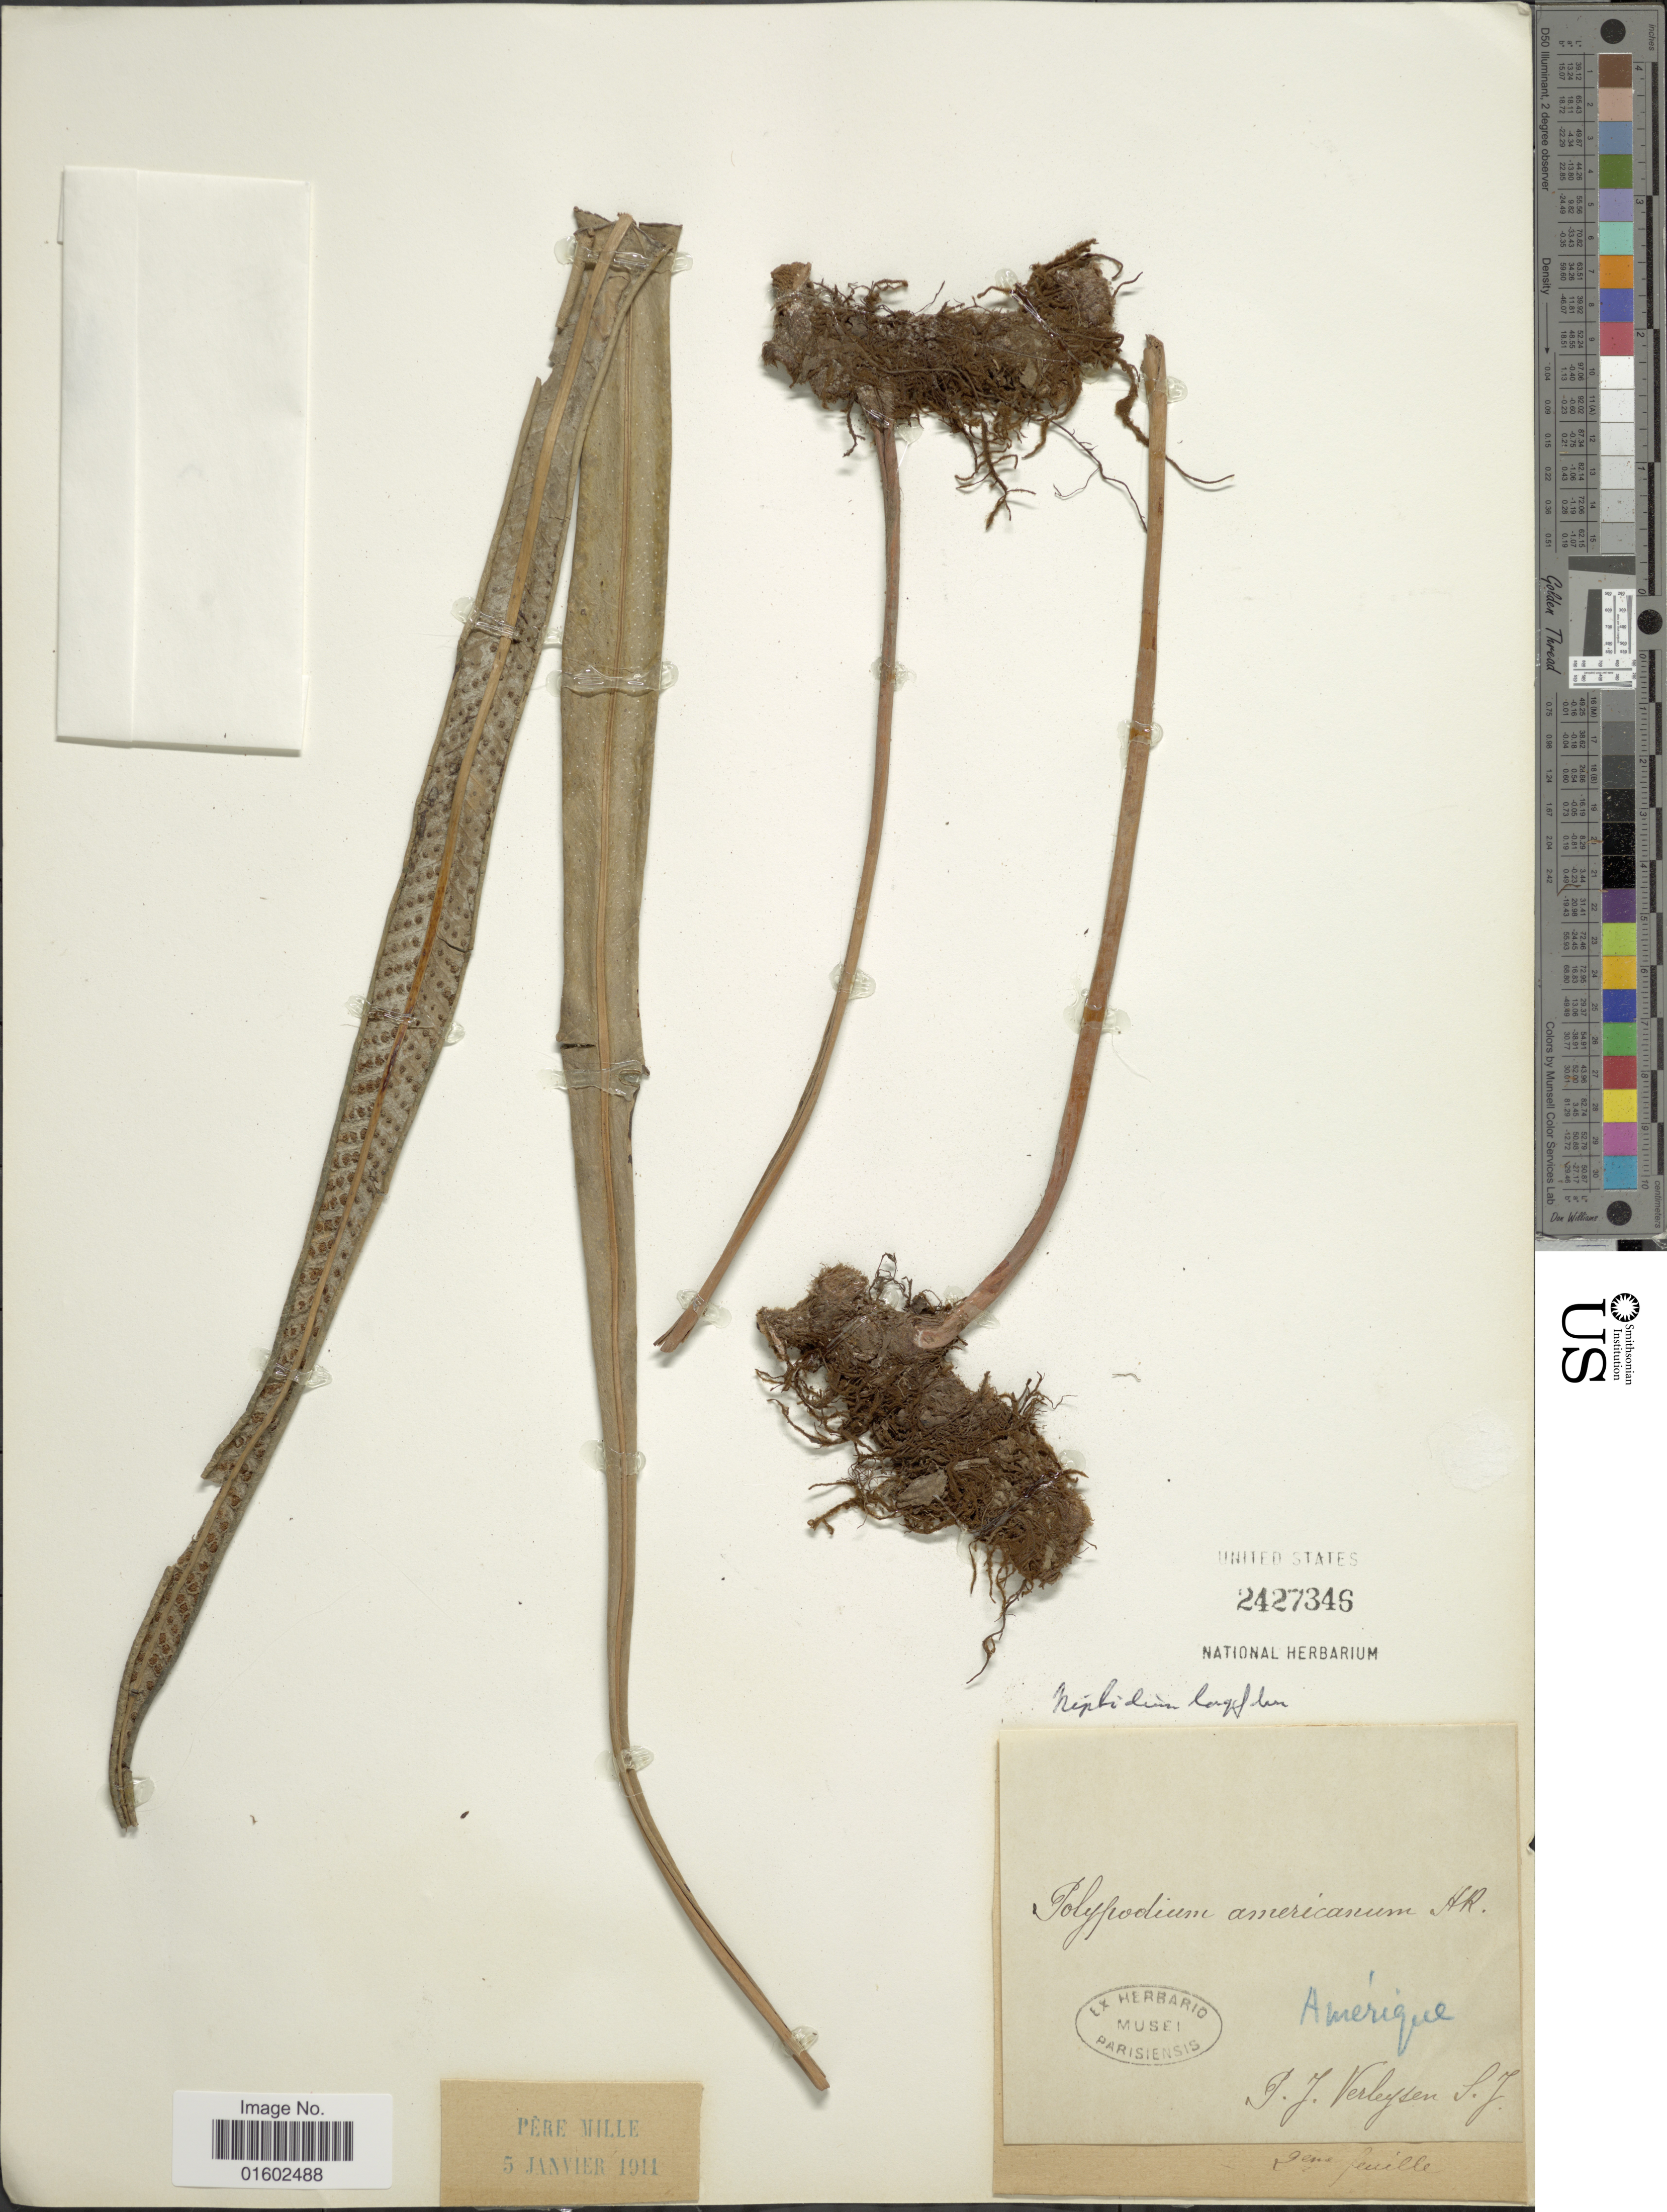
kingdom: Plantae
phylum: Tracheophyta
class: Polypodiopsida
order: Polypodiales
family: Polypodiaceae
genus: Niphidium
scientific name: Niphidium longifolium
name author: (Cav.) C.V. Morton & Lellinger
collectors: J. Verleysen S. J.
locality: Amerique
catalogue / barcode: US 2427346